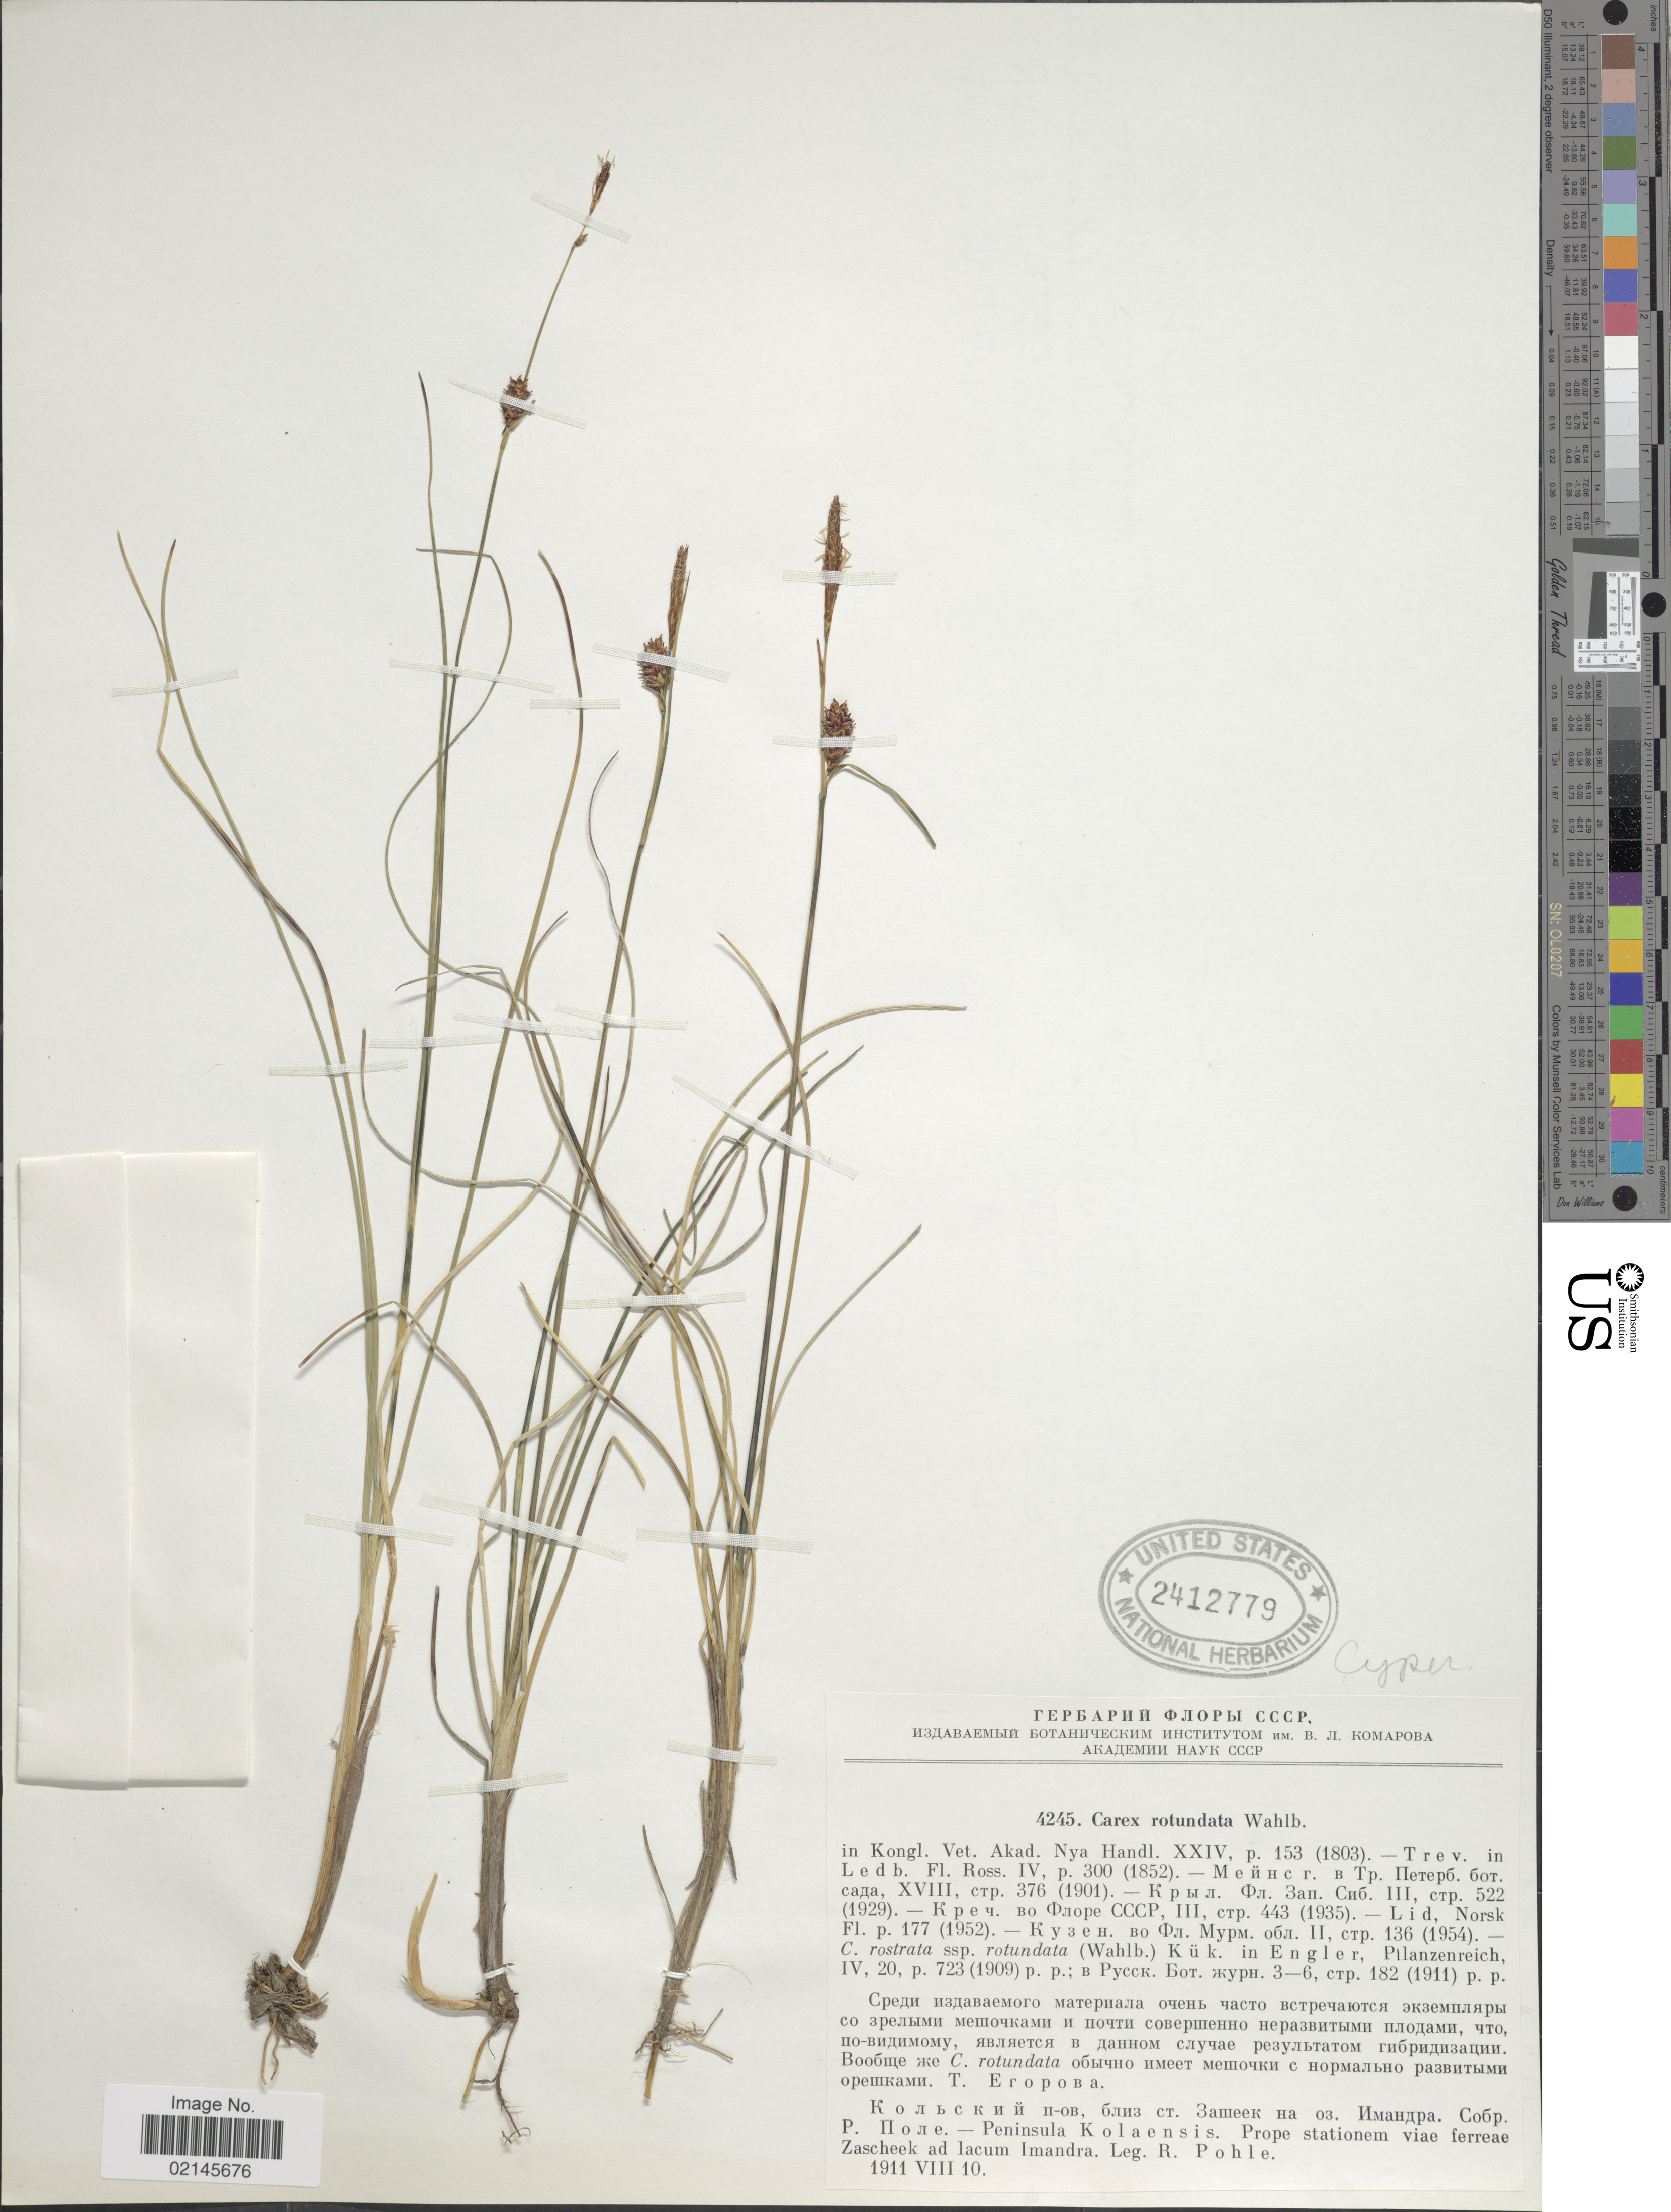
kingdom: Plantae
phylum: Tracheophyta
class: Liliopsida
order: Poales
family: Cyperaceae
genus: Carex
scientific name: Carex rotundata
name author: Wahlenb.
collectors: R. Pohle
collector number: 4245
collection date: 1911-08-10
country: Russian Federation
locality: Peninsula Kolaensis, Prope stationem viae ferreae Zascheek ad lacum Imandra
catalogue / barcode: US 2412779